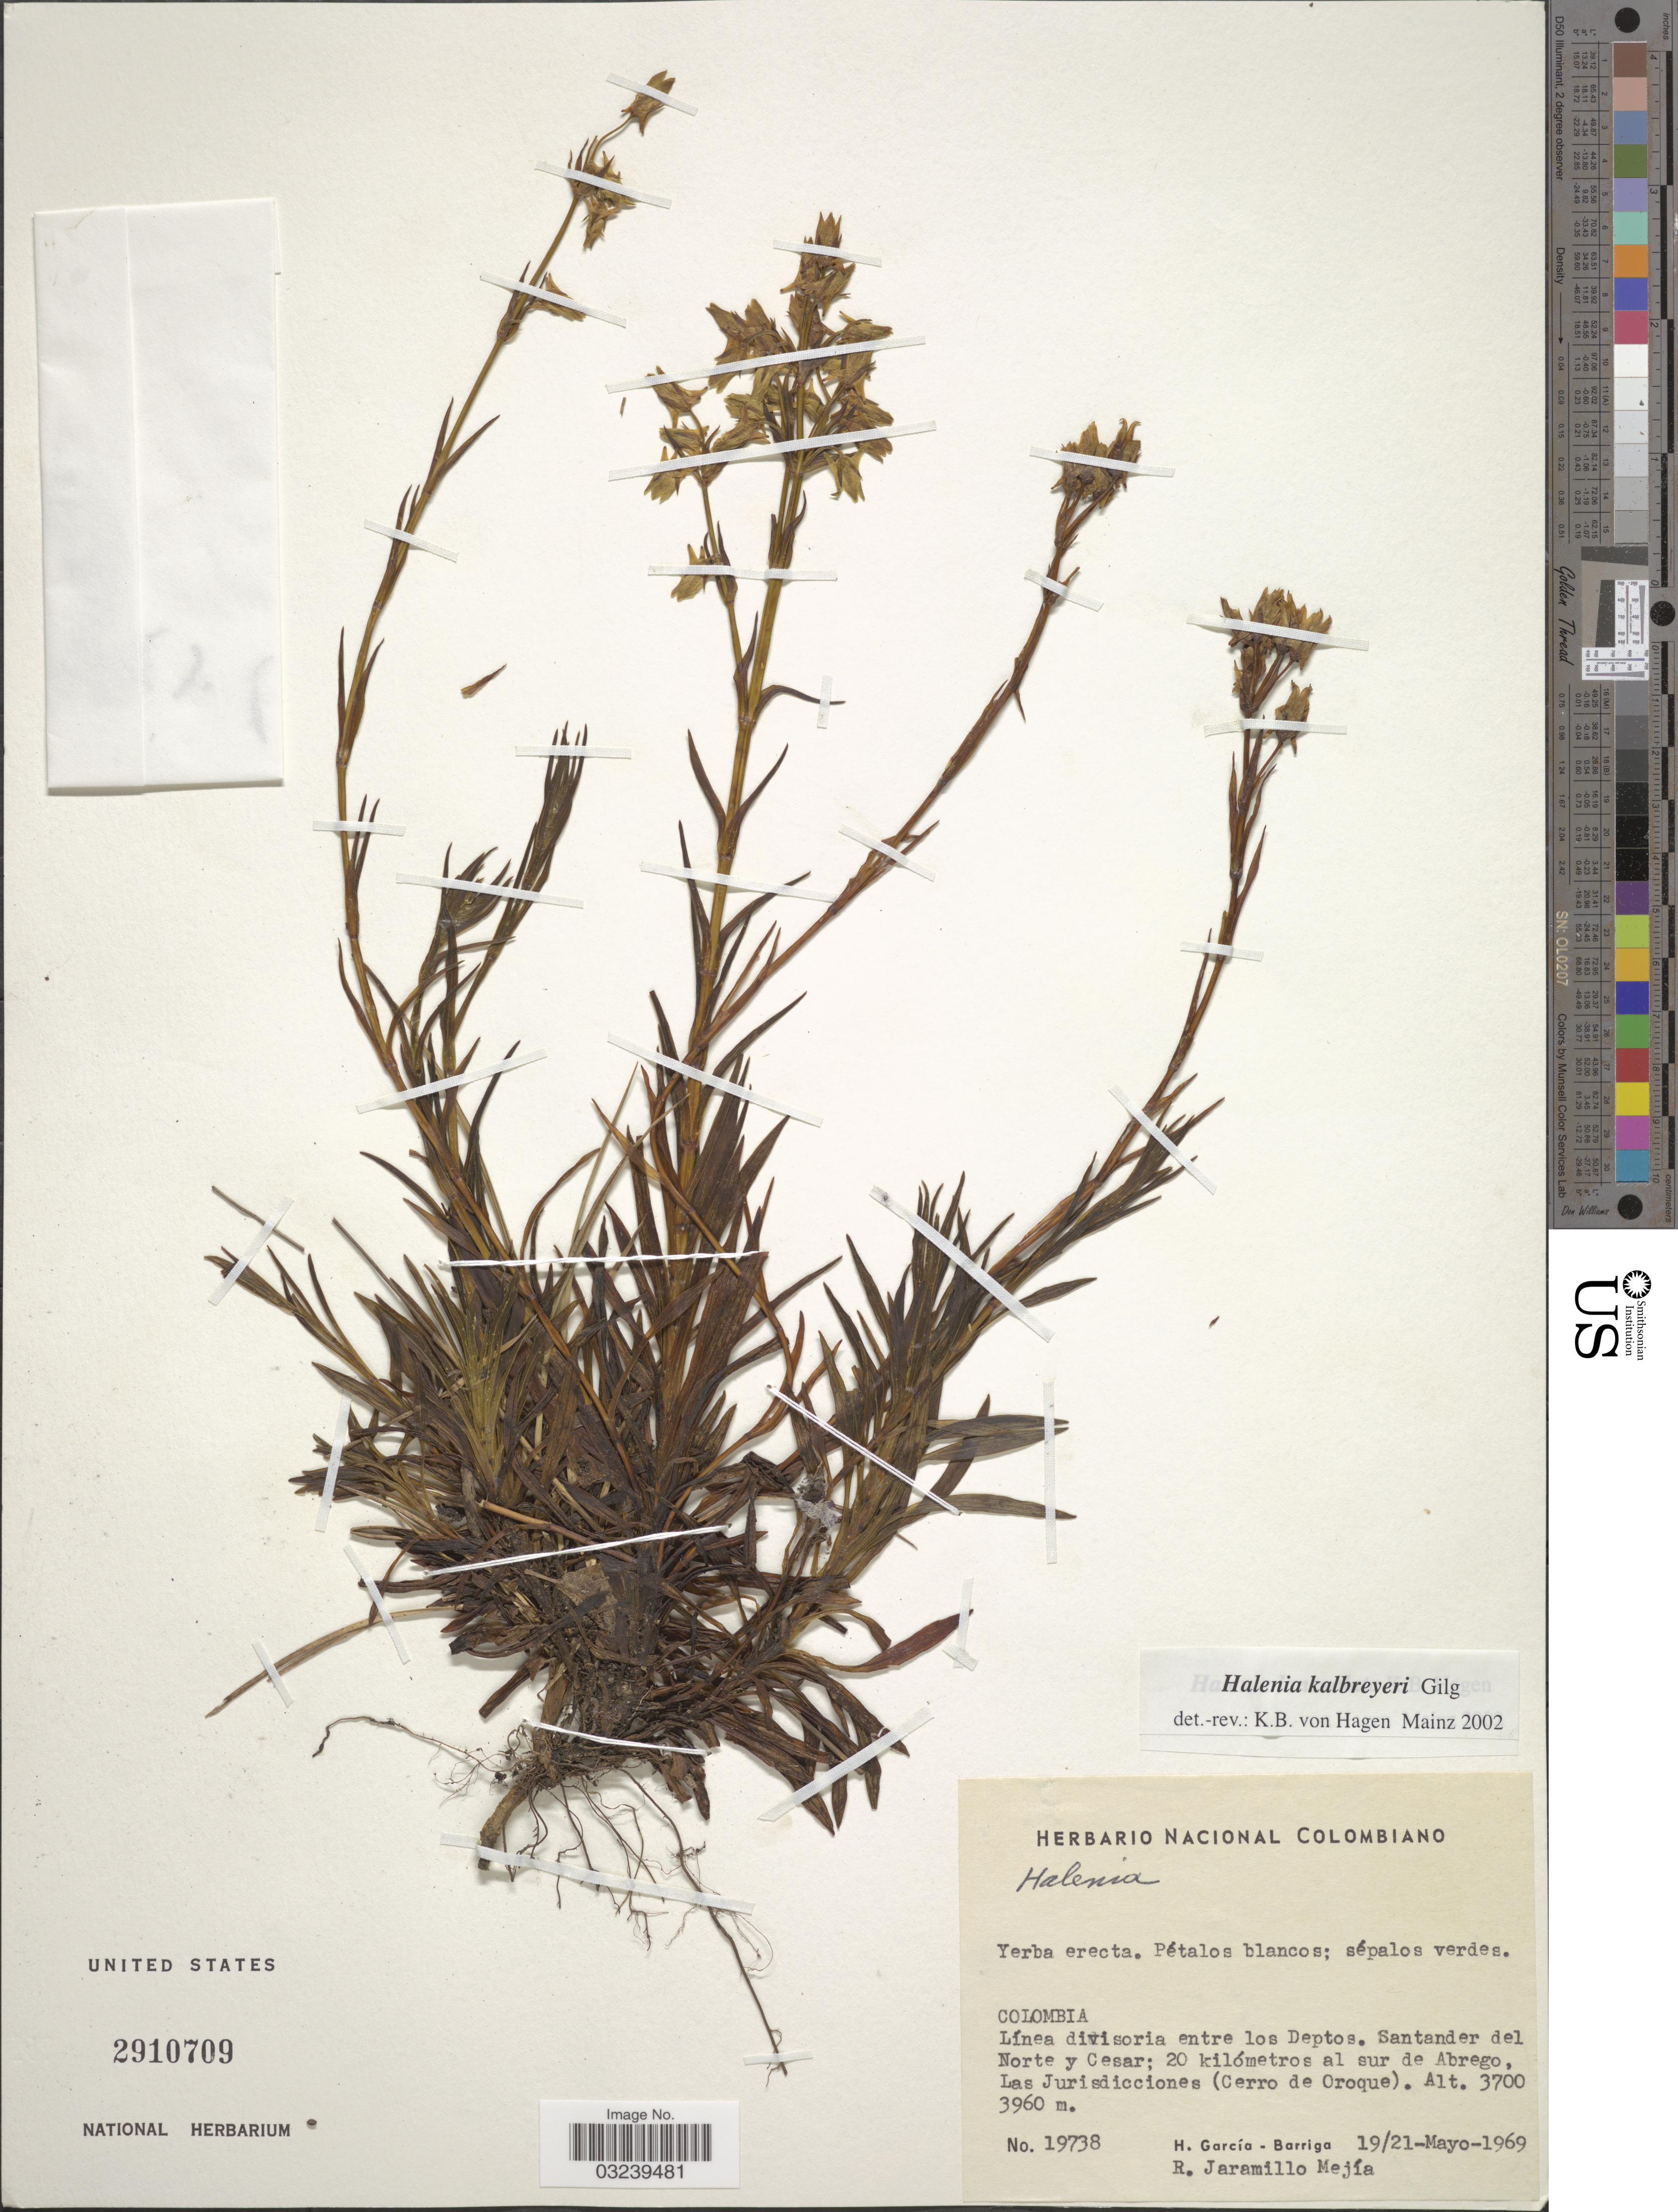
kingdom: Plantae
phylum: Tracheophyta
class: Magnoliopsida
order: Gentianales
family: Gentianaceae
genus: Halenia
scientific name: Halenia kalbreyeri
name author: Gilg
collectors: H. García Barriga & R. Jaramillo M.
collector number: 19738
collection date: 1969-05-19/1969-05-21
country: Colombia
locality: Línea divisoria entre los Deptos, Santander del Norte y Cesar; 20 kilómetros al sur de Abrego, Las Jurisdicciones (Cerro de Oroque).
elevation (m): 3700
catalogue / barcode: US 2910709